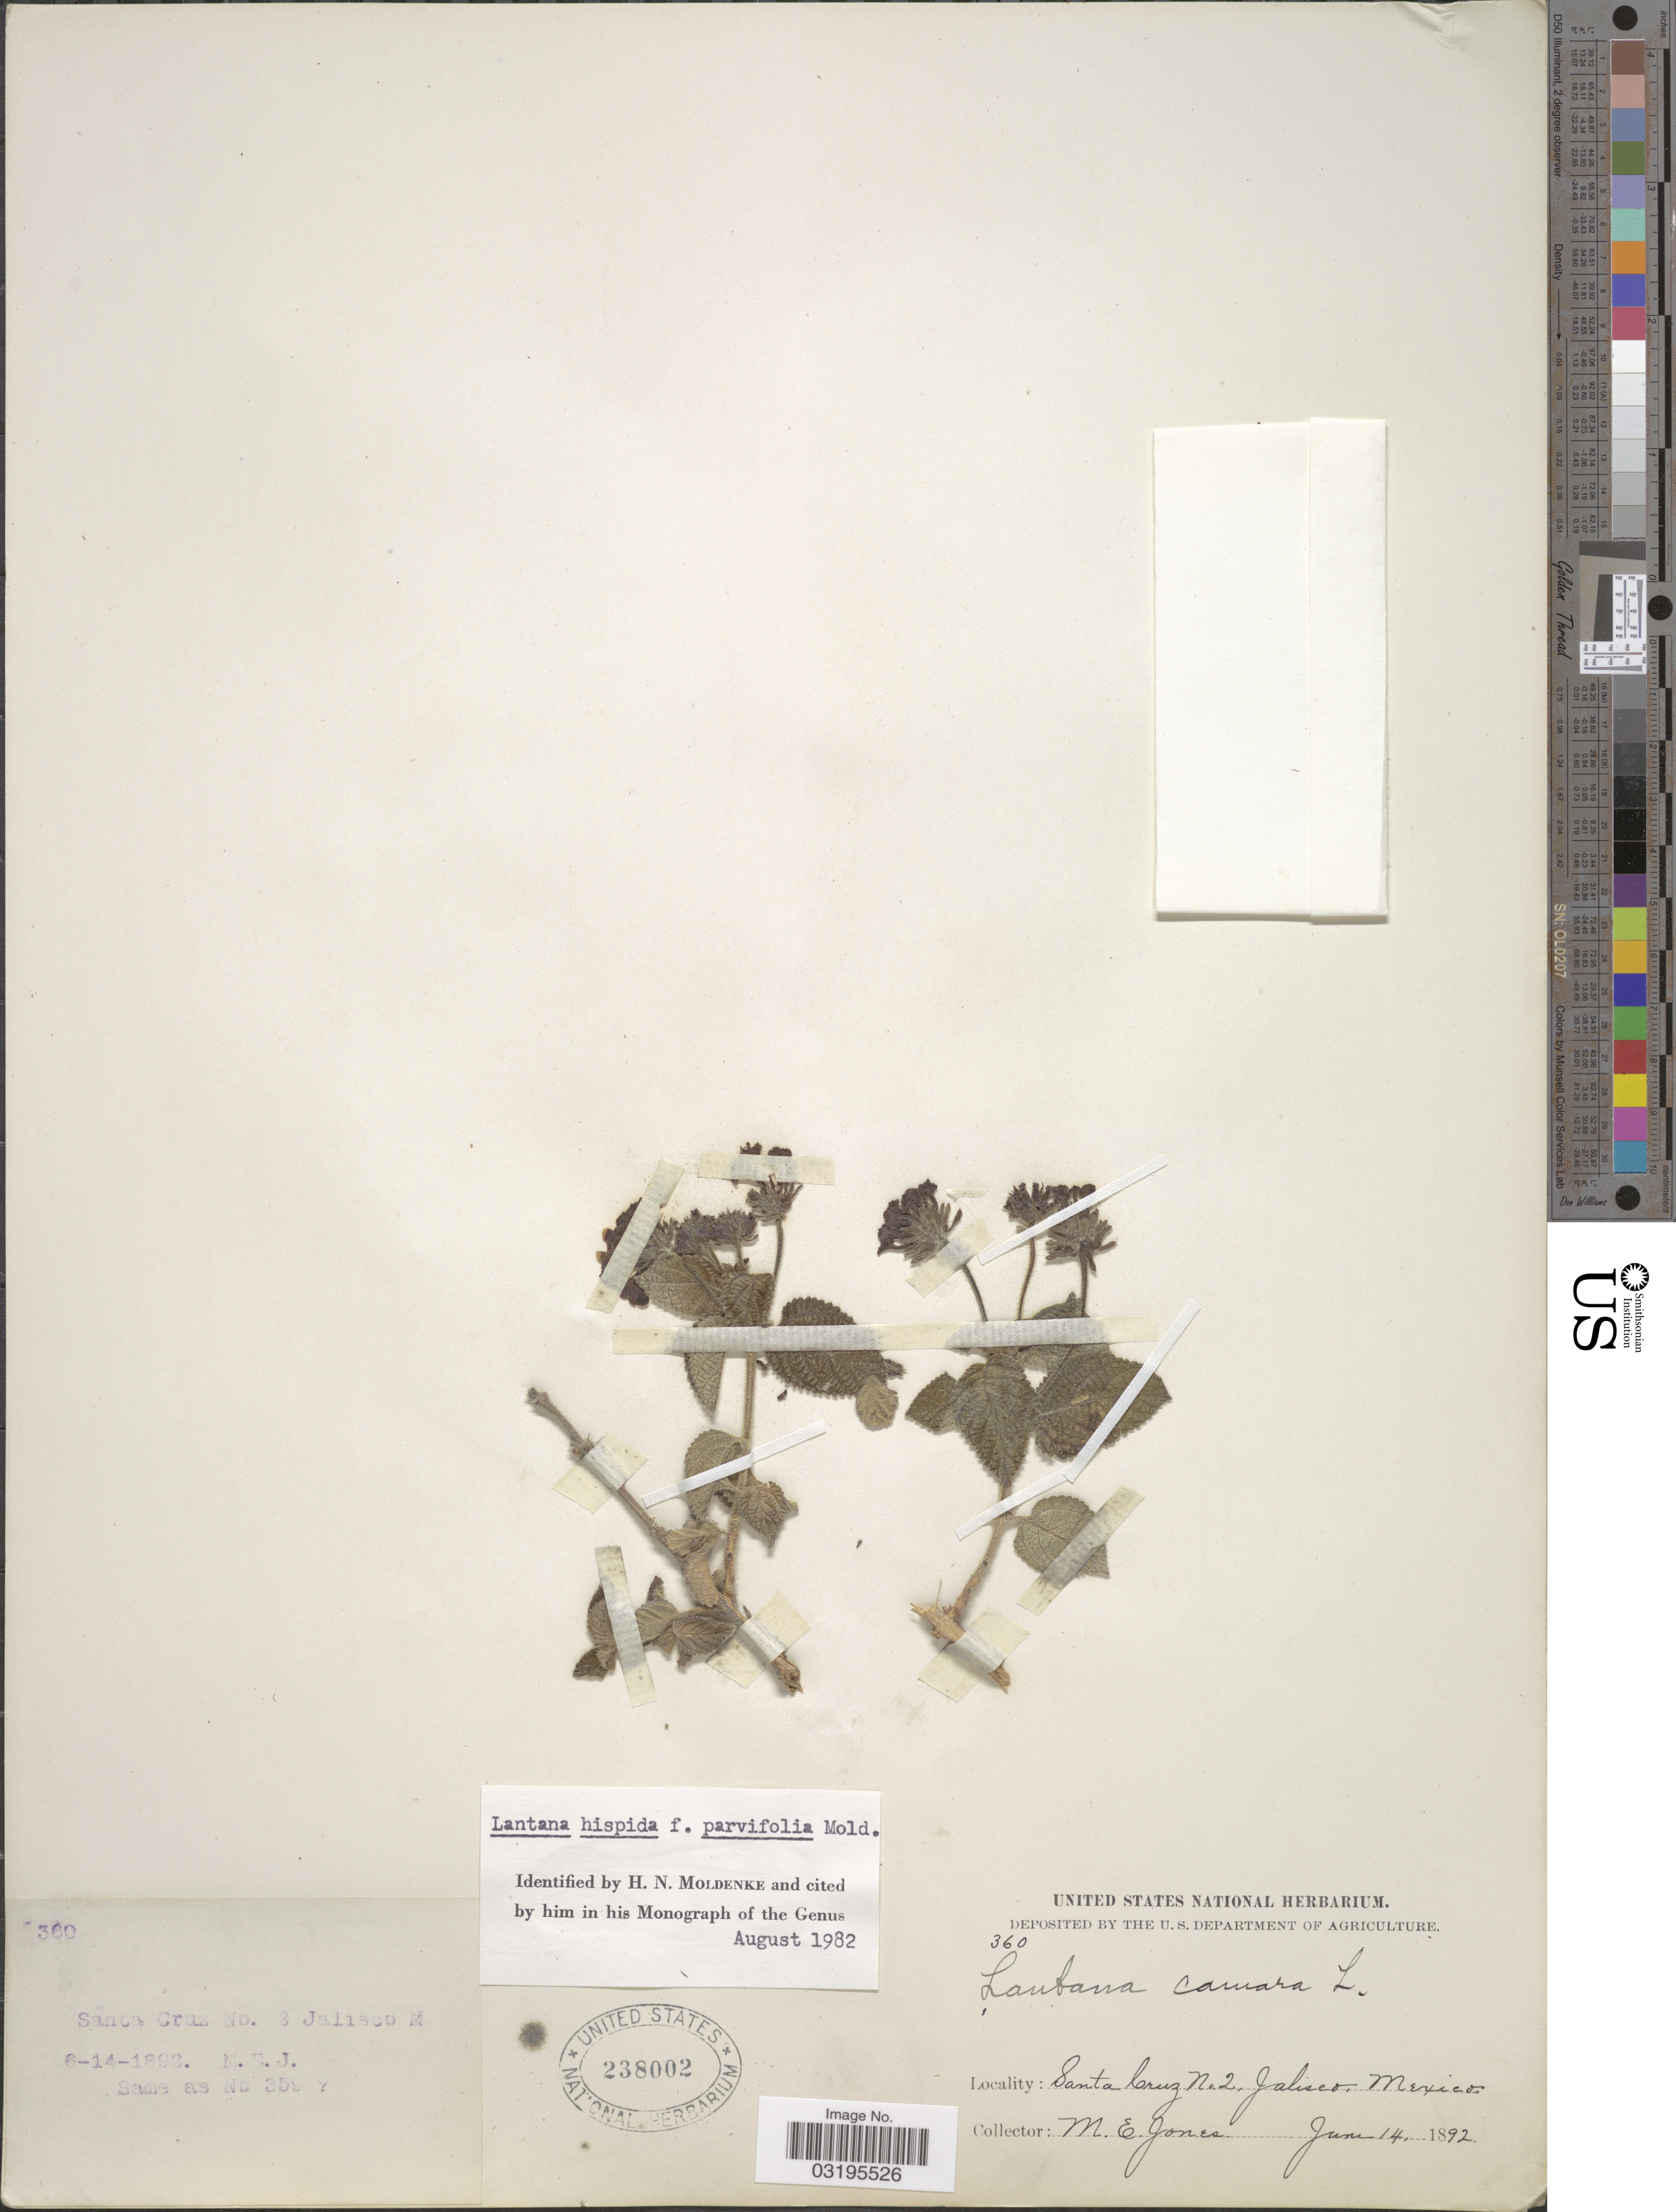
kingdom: Plantae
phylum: Tracheophyta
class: Magnoliopsida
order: Lamiales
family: Verbenaceae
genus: Lantana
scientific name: Lantana hispida f. parvifolia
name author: Kunth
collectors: M. E. Jones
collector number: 360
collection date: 1892-06-14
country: Mexico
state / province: Jalisco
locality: Santa Cruz No. 2.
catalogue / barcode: US 238002